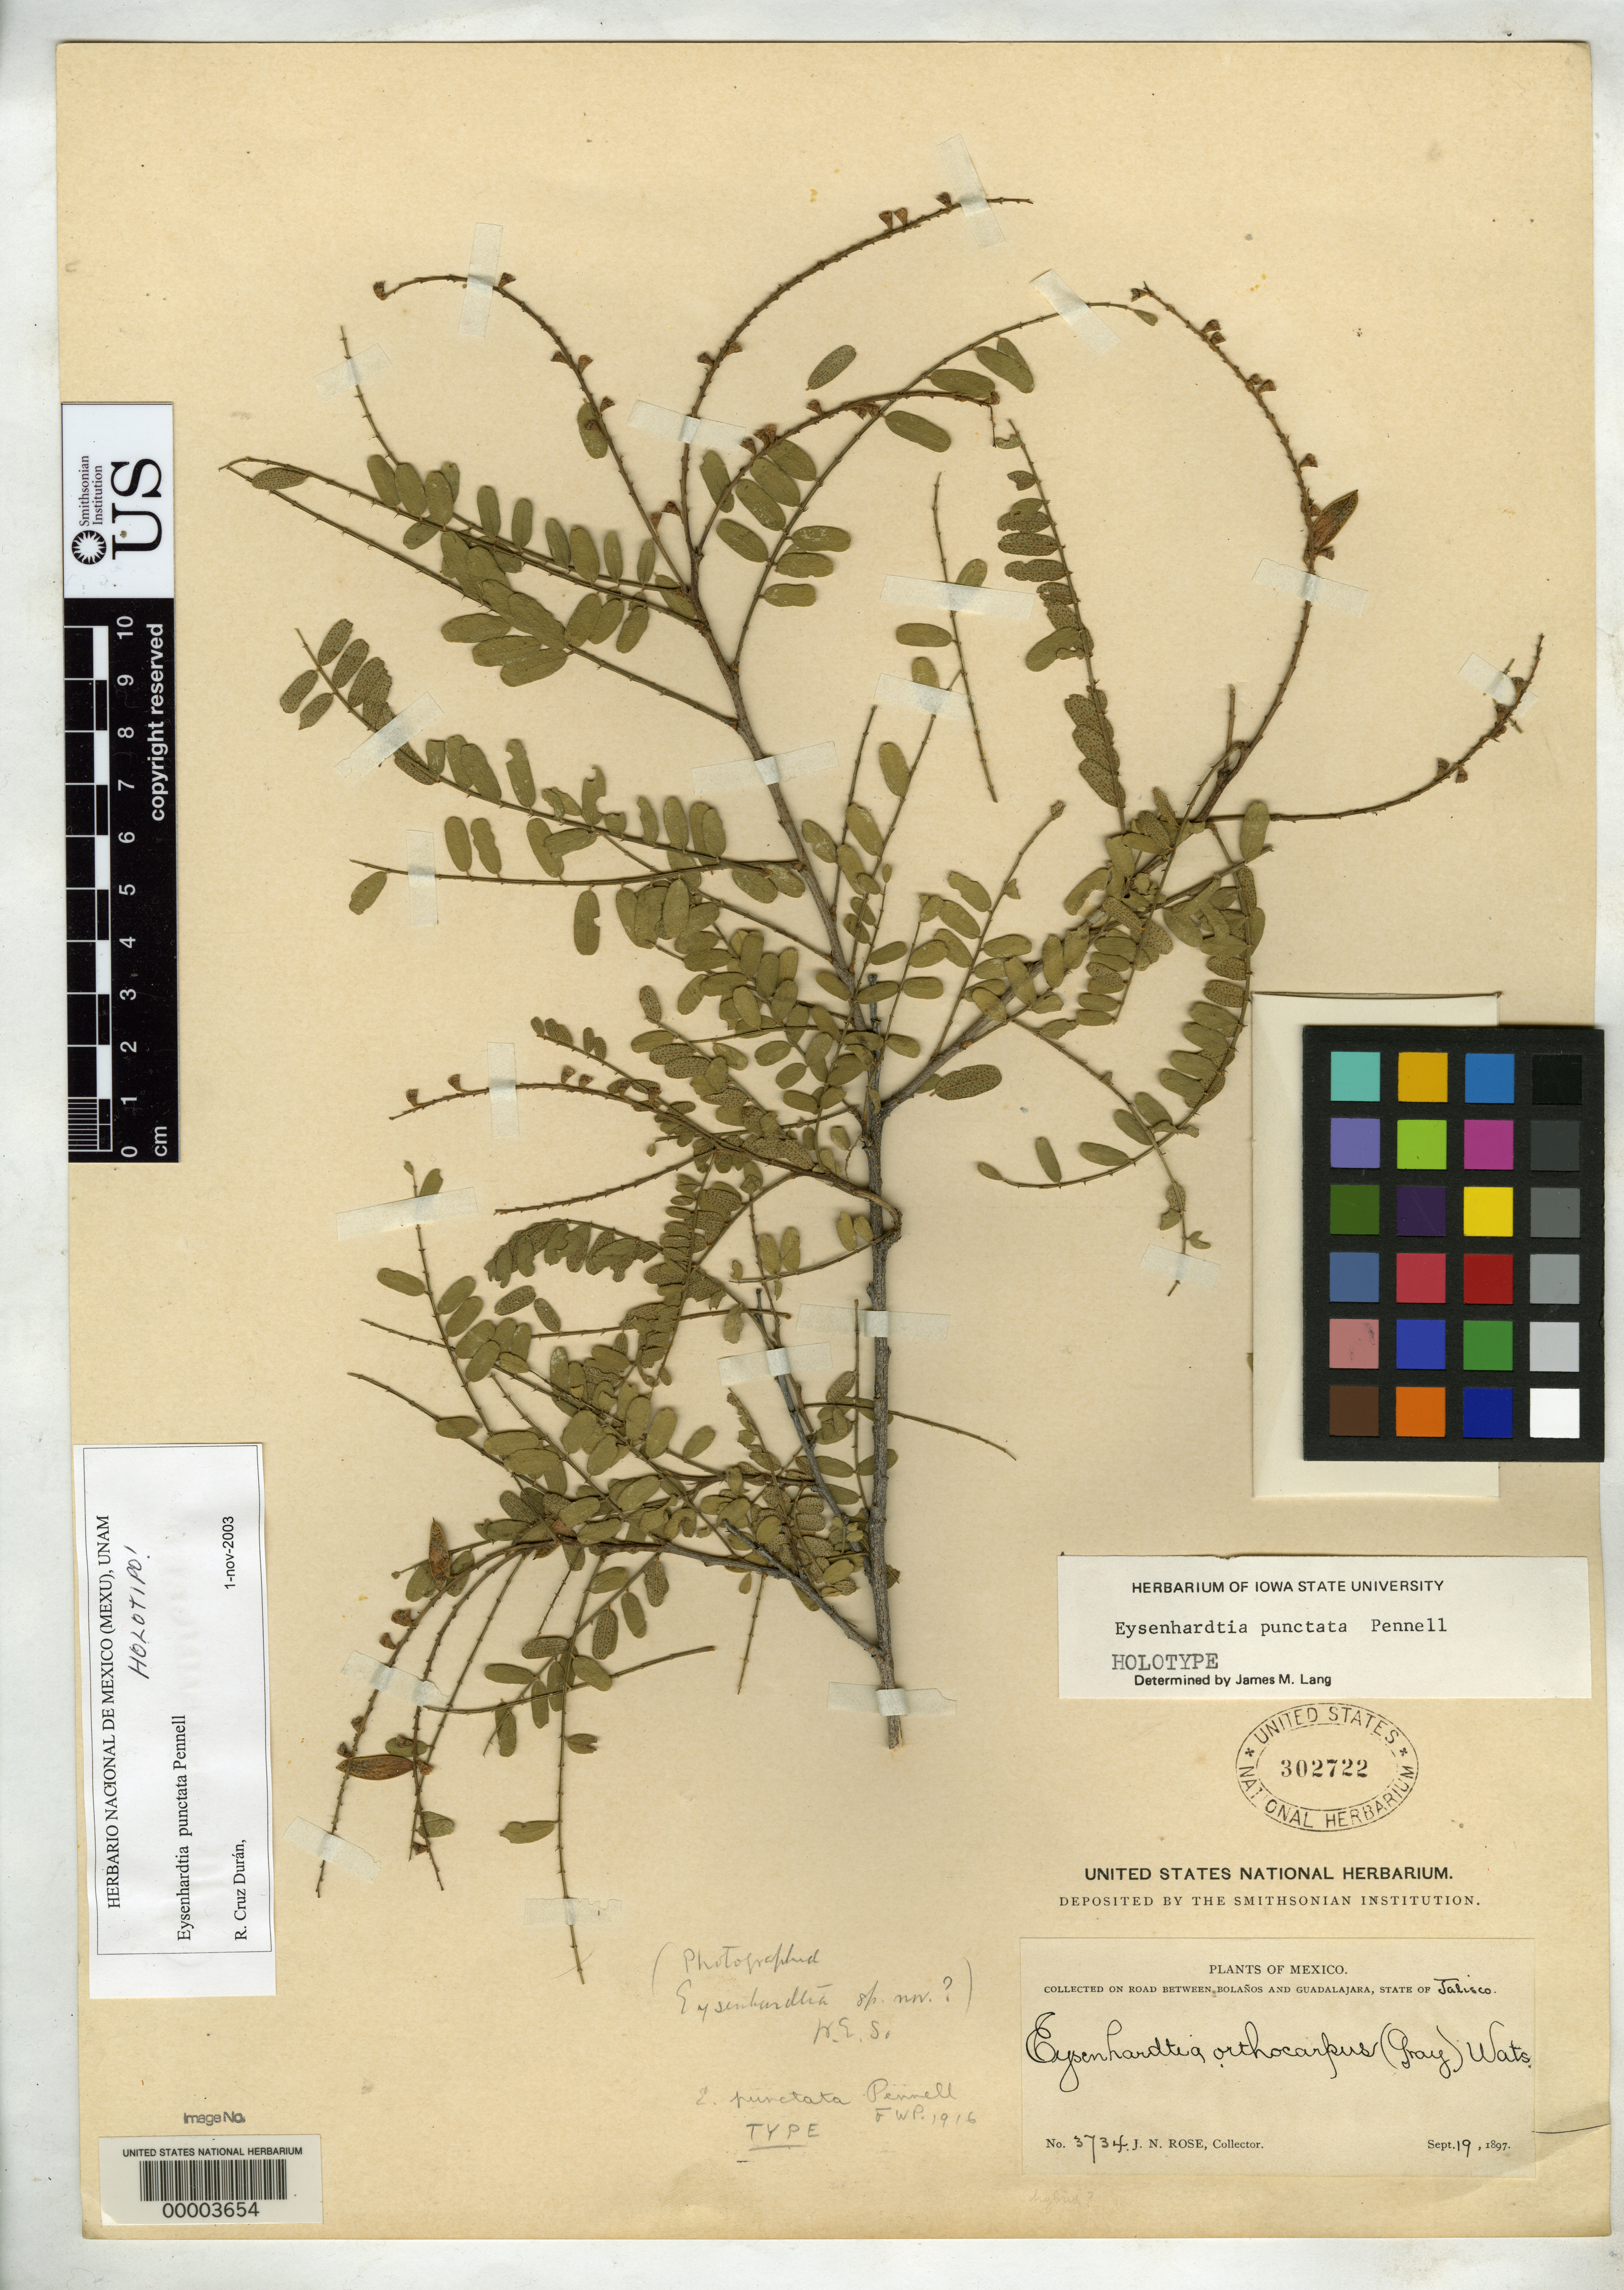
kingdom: Plantae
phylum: Tracheophyta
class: Magnoliopsida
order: Fabales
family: Fabaceae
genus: Eysenhardtia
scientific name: Eysenhardtia punctata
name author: Pennell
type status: Holotype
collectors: J. N. Rose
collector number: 3734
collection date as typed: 19 Sep 1897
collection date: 1897-09-19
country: Mexico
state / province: Jalisco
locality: Between Bolaños and Guadalajara.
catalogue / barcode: US 302722